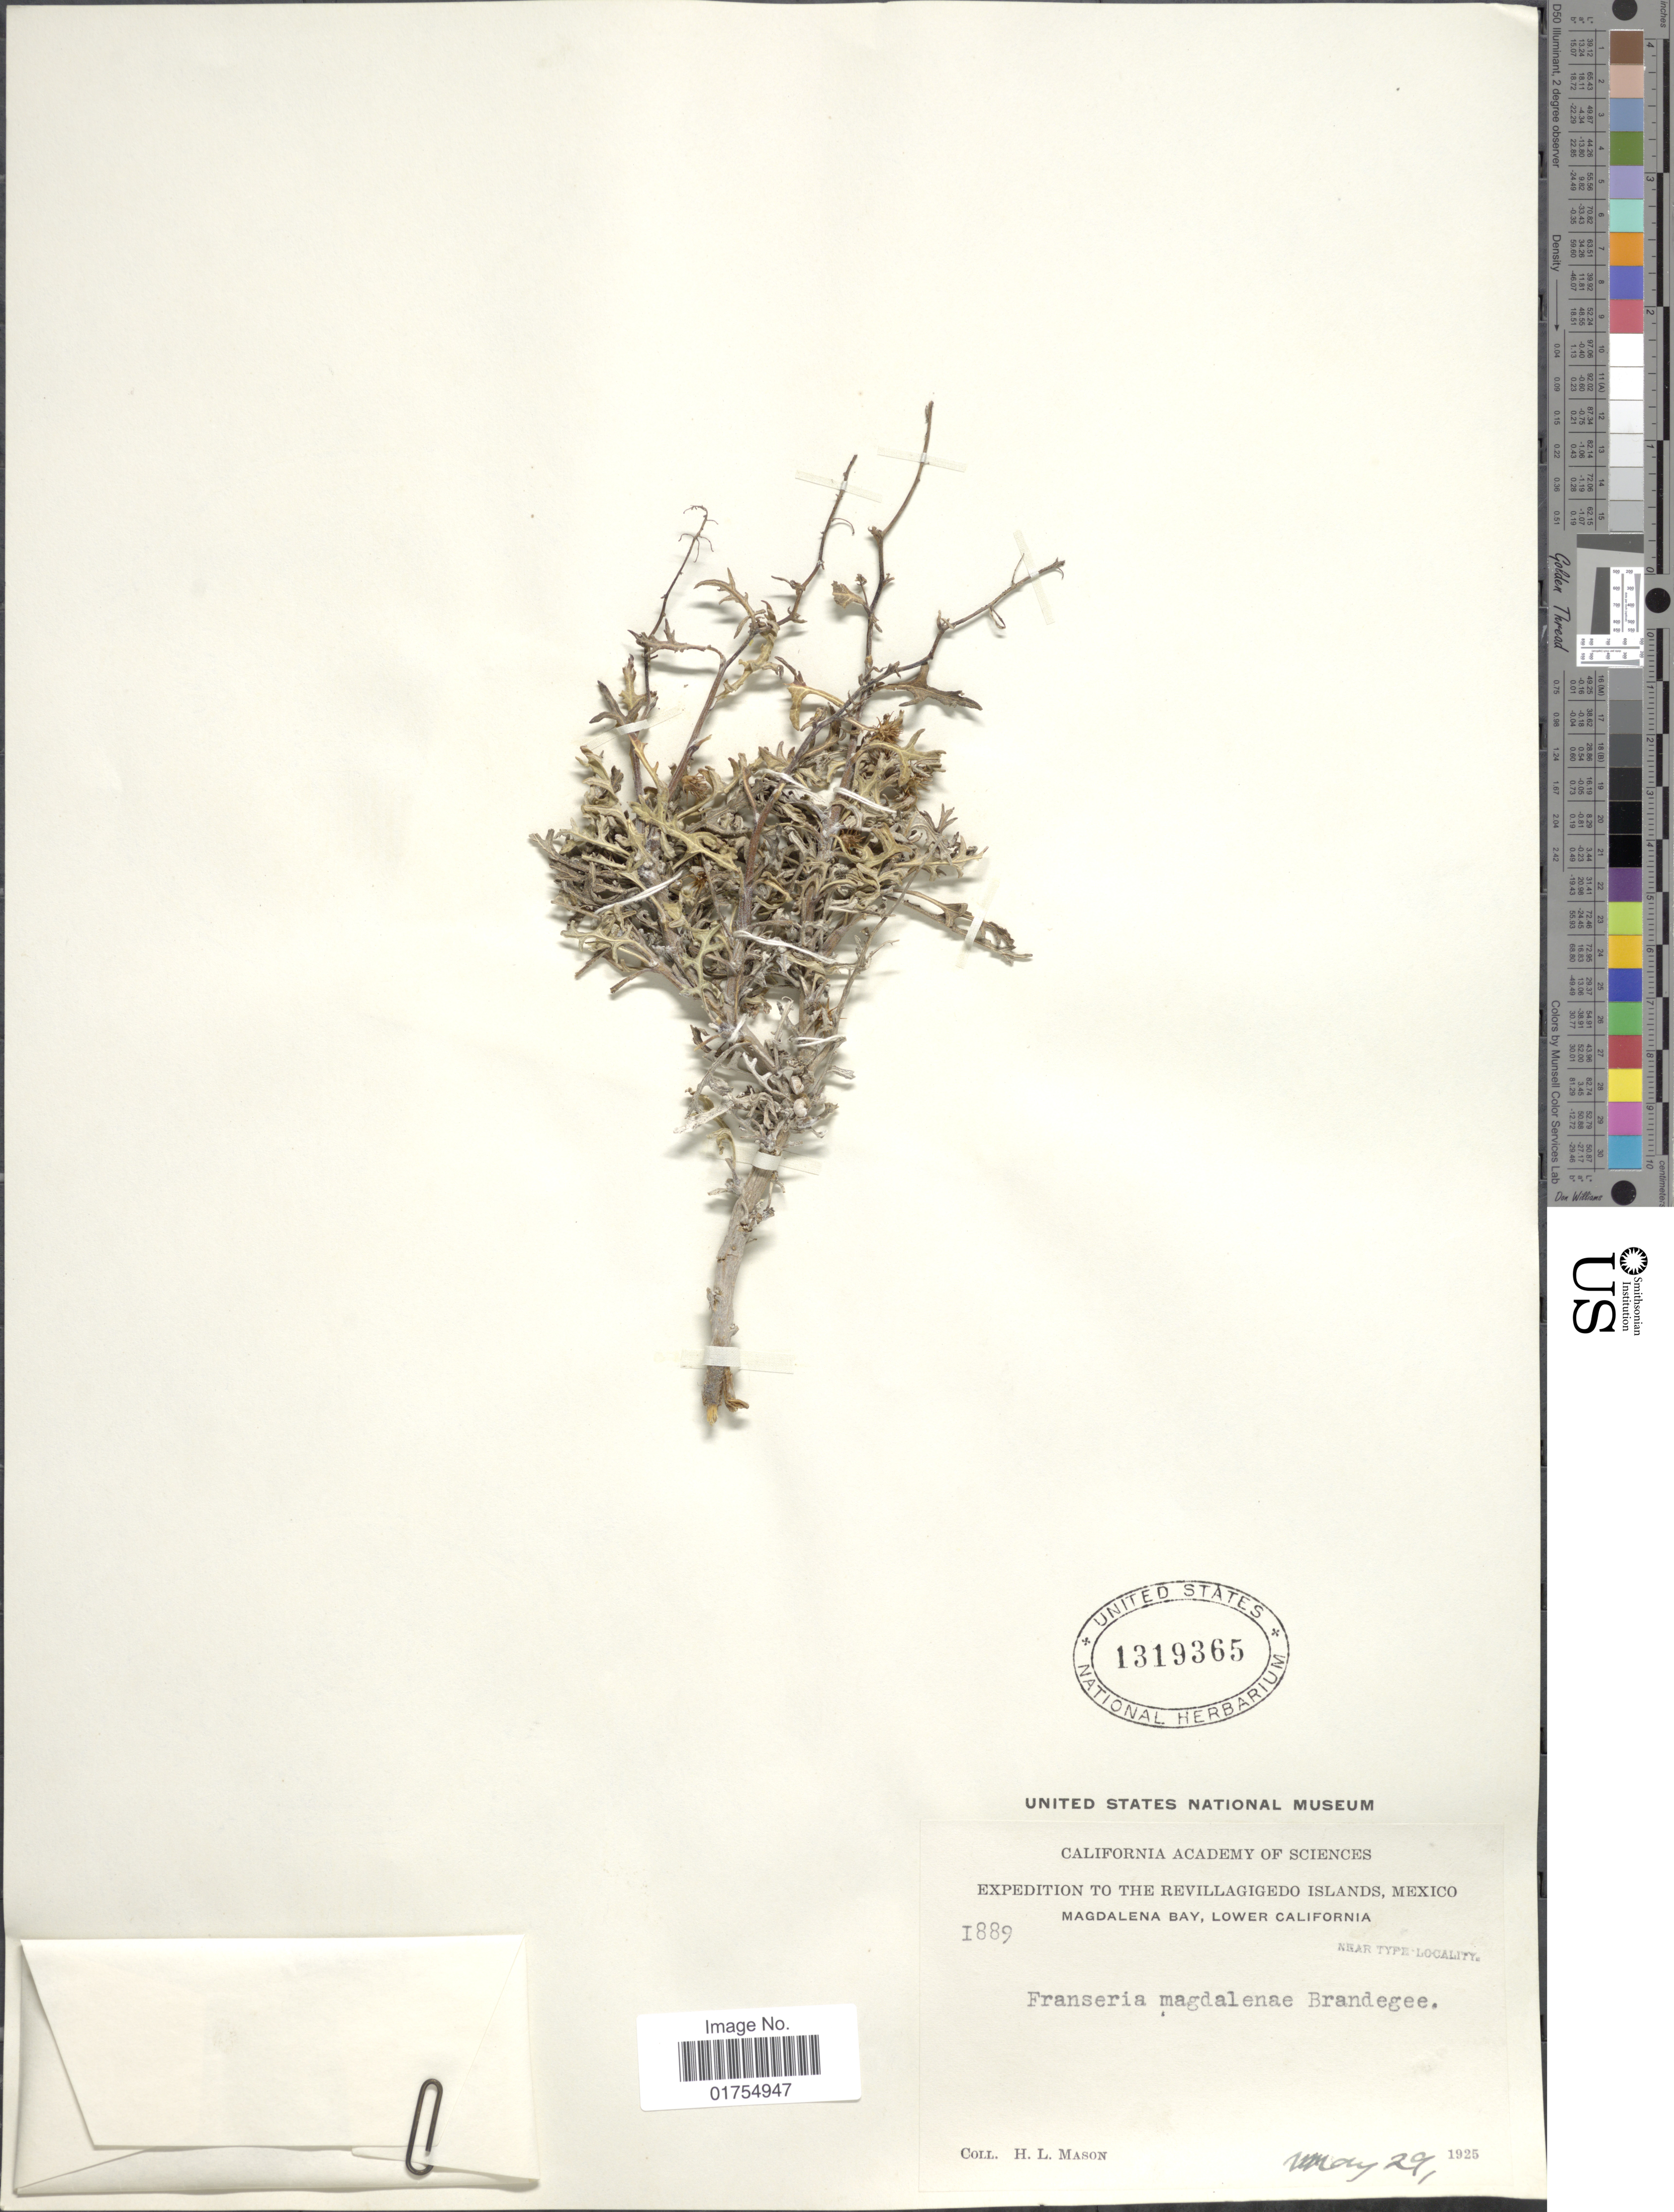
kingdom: Plantae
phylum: Tracheophyta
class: Magnoliopsida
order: Asterales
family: Asteraceae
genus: Franseria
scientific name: Franseria magdalenae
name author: Brandegee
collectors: H. L. Mason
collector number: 1889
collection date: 1925-05-29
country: Mexico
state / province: Colima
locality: Lower California. Revillagigedo Islands. Magdalena Bay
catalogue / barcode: US 1319365